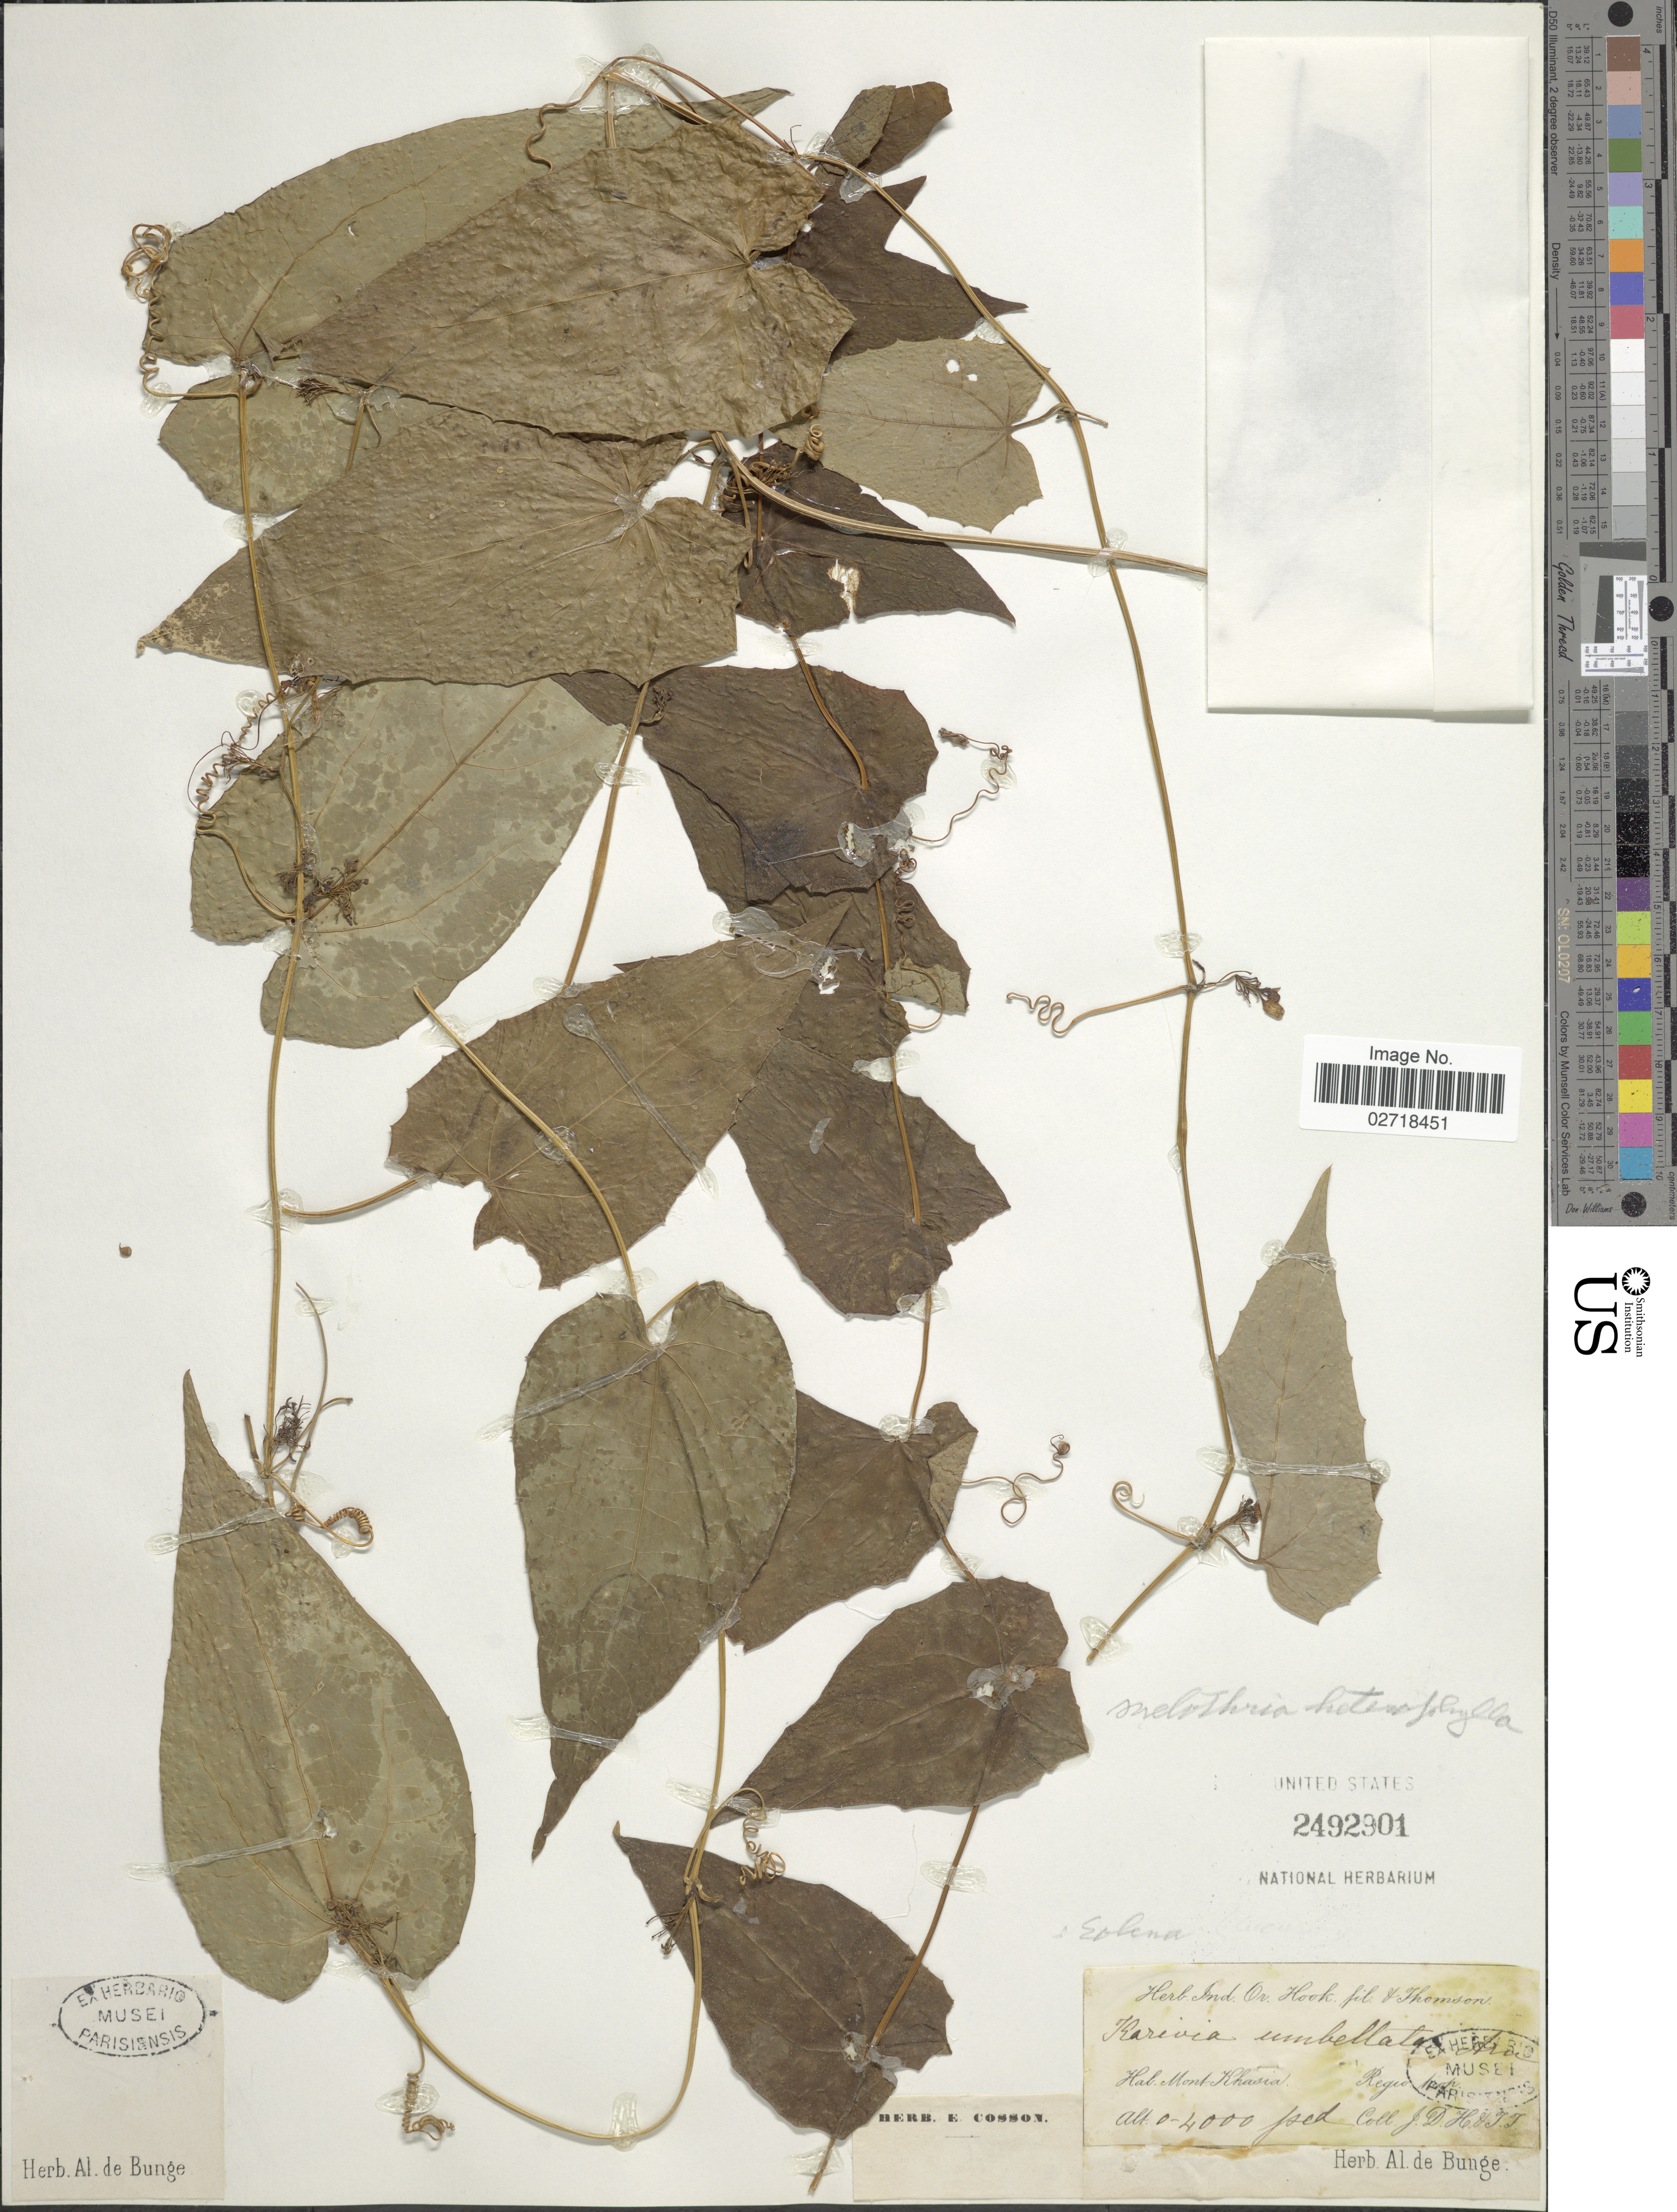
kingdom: Plantae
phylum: Tracheophyta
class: Magnoliopsida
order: Cucurbitales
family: Cucurbitaceae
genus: Solena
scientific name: Solena heterophylla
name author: Lour.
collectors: J. D. Hooker & T. Thomson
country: India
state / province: Meghalaya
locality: Mont Khasia. Regio trop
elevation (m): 0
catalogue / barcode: US 2492901